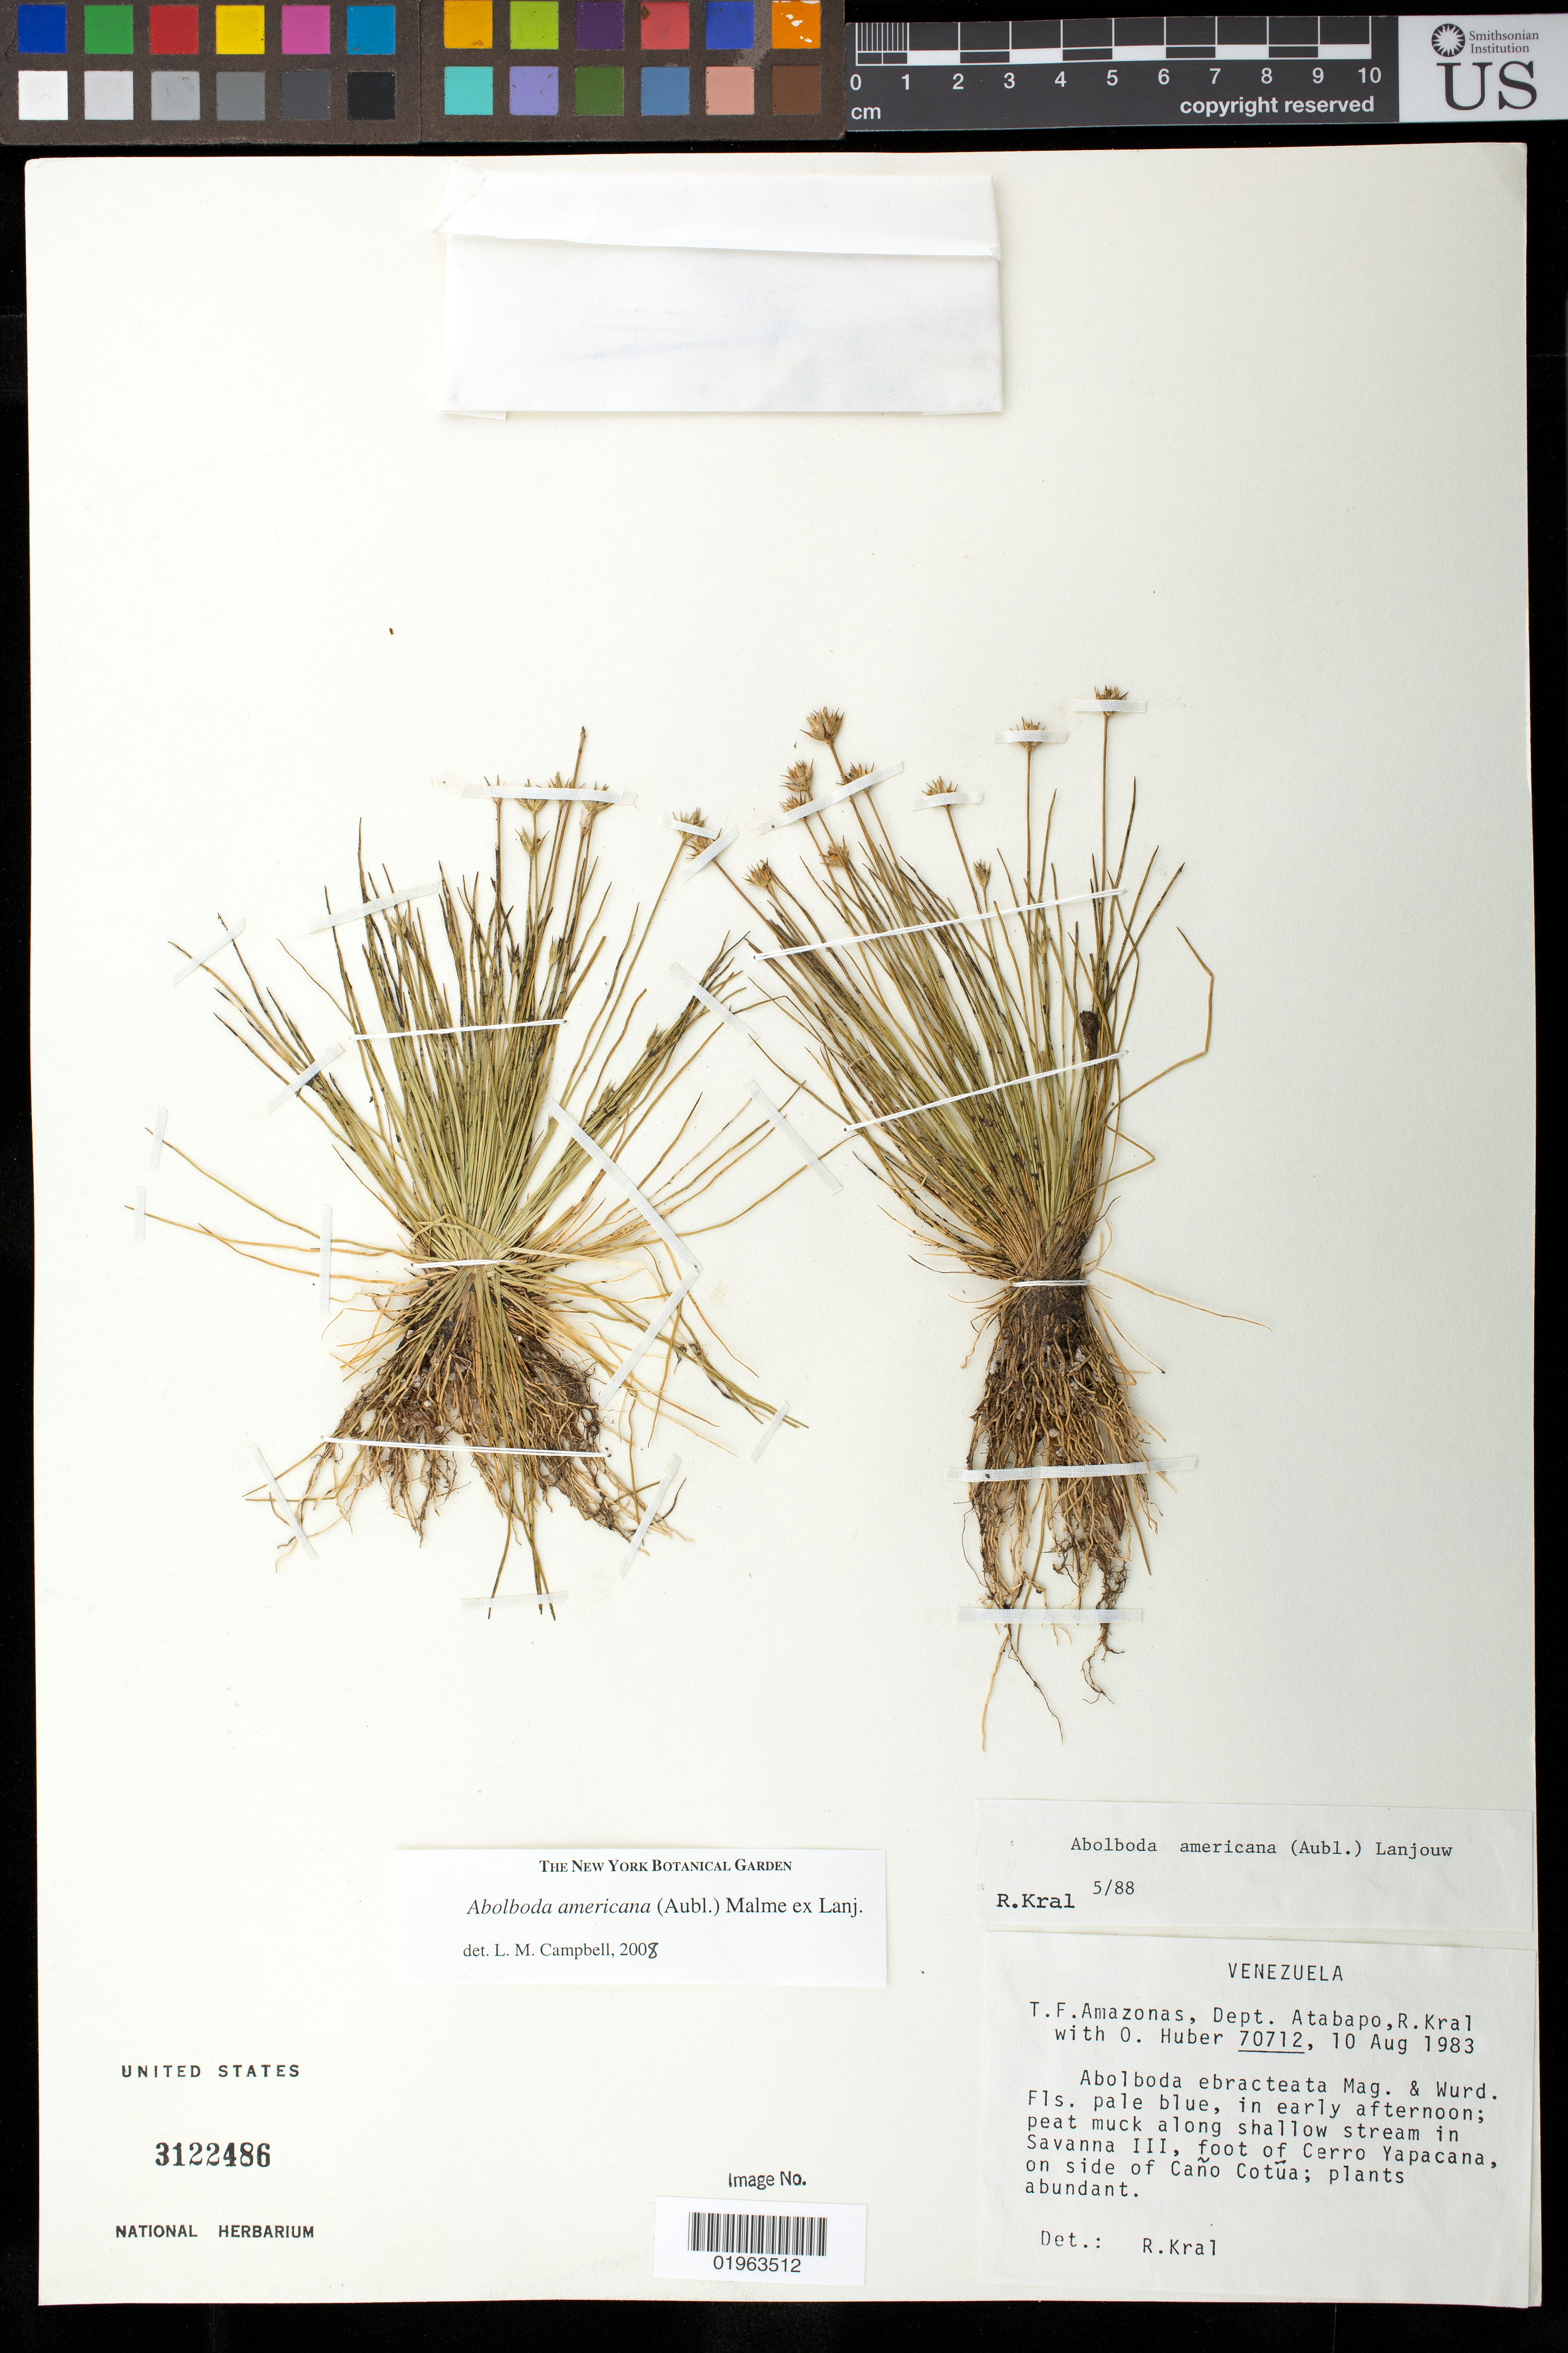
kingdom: Plantae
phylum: Tracheophyta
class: Liliopsida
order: Poales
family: Xyridaceae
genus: Abolboda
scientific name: Abolboda americana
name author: (Aubl.) Lanj.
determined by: Campbell, L. M.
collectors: O. Huber & R. Kral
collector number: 70712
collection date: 1983-08-10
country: Venezuela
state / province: Amazonas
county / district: Atabapo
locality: Savanna III, foot of Cerro Yapacana, on side of Cano Cotua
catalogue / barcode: US 3122486